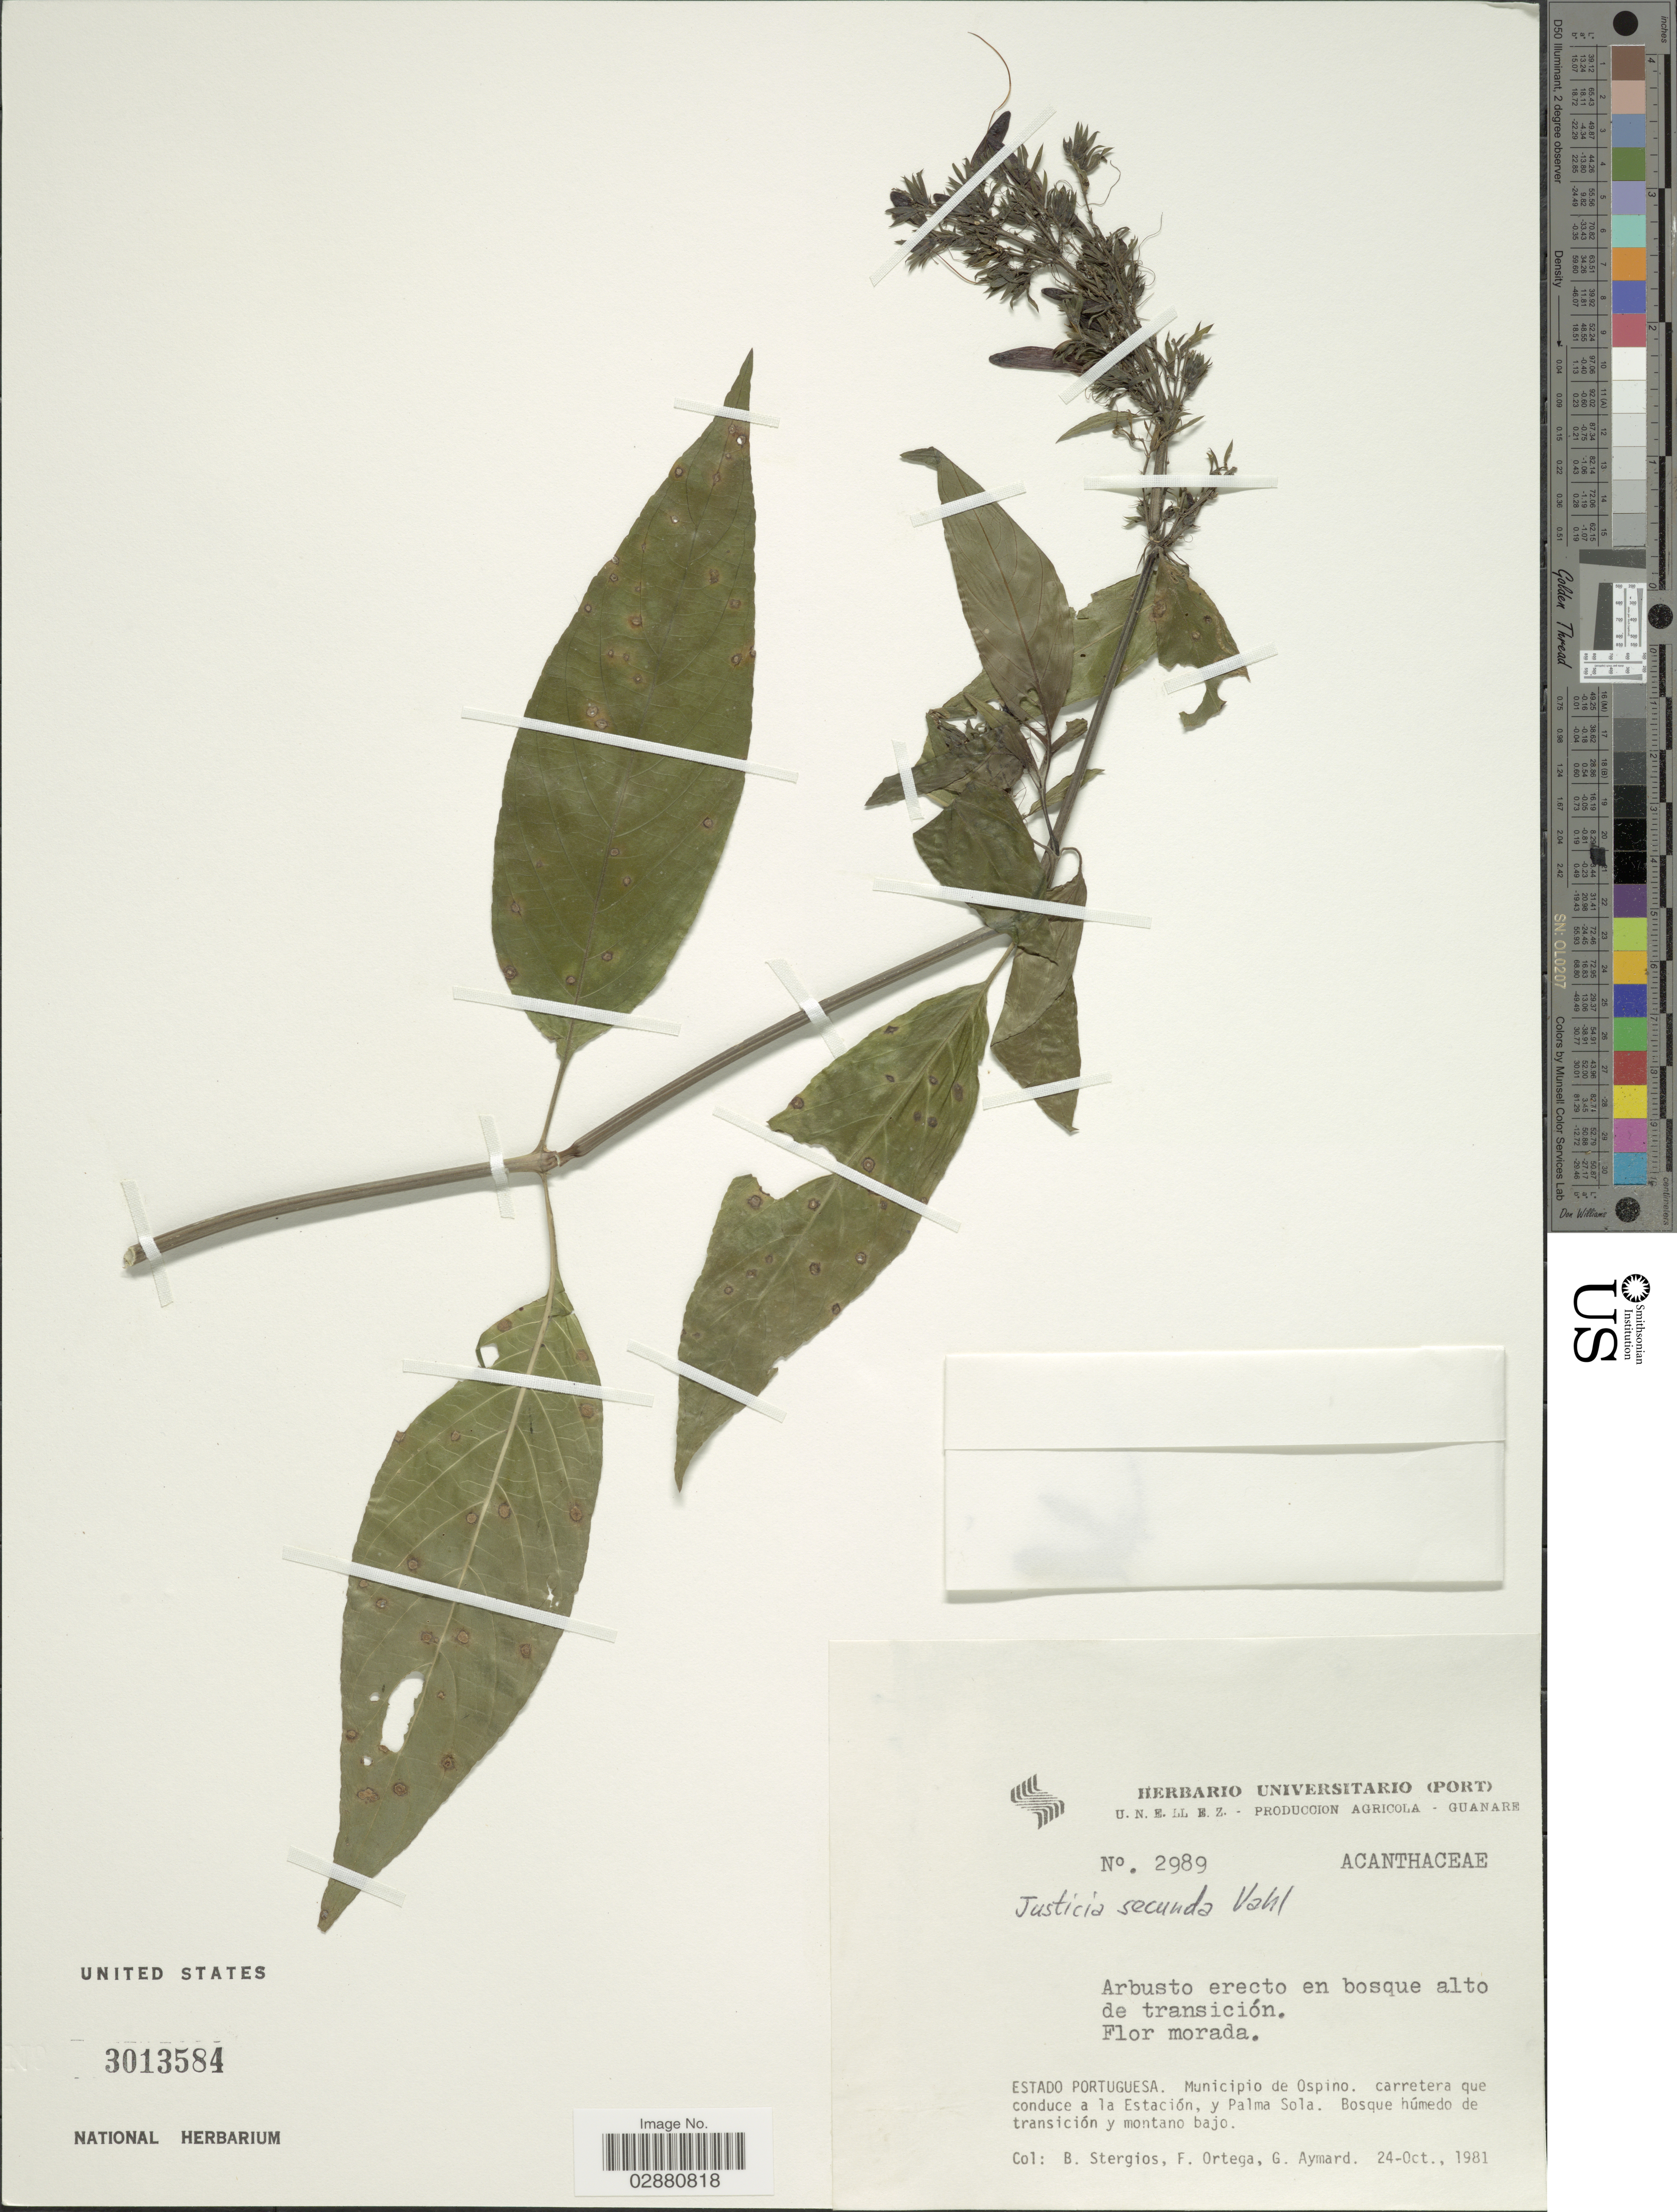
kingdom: Plantae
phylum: Tracheophyta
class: Magnoliopsida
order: Lamiales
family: Acanthaceae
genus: Justicia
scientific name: Justicia secunda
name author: Vahl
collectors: B. G. Stergios, F. J. Ortega & G. A. Aymard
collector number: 2989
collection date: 1981-10-24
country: Venezuela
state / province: Portuguesa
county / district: Ospino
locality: Carretera que conduce a la estación y Palma Sola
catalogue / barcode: US 3013584